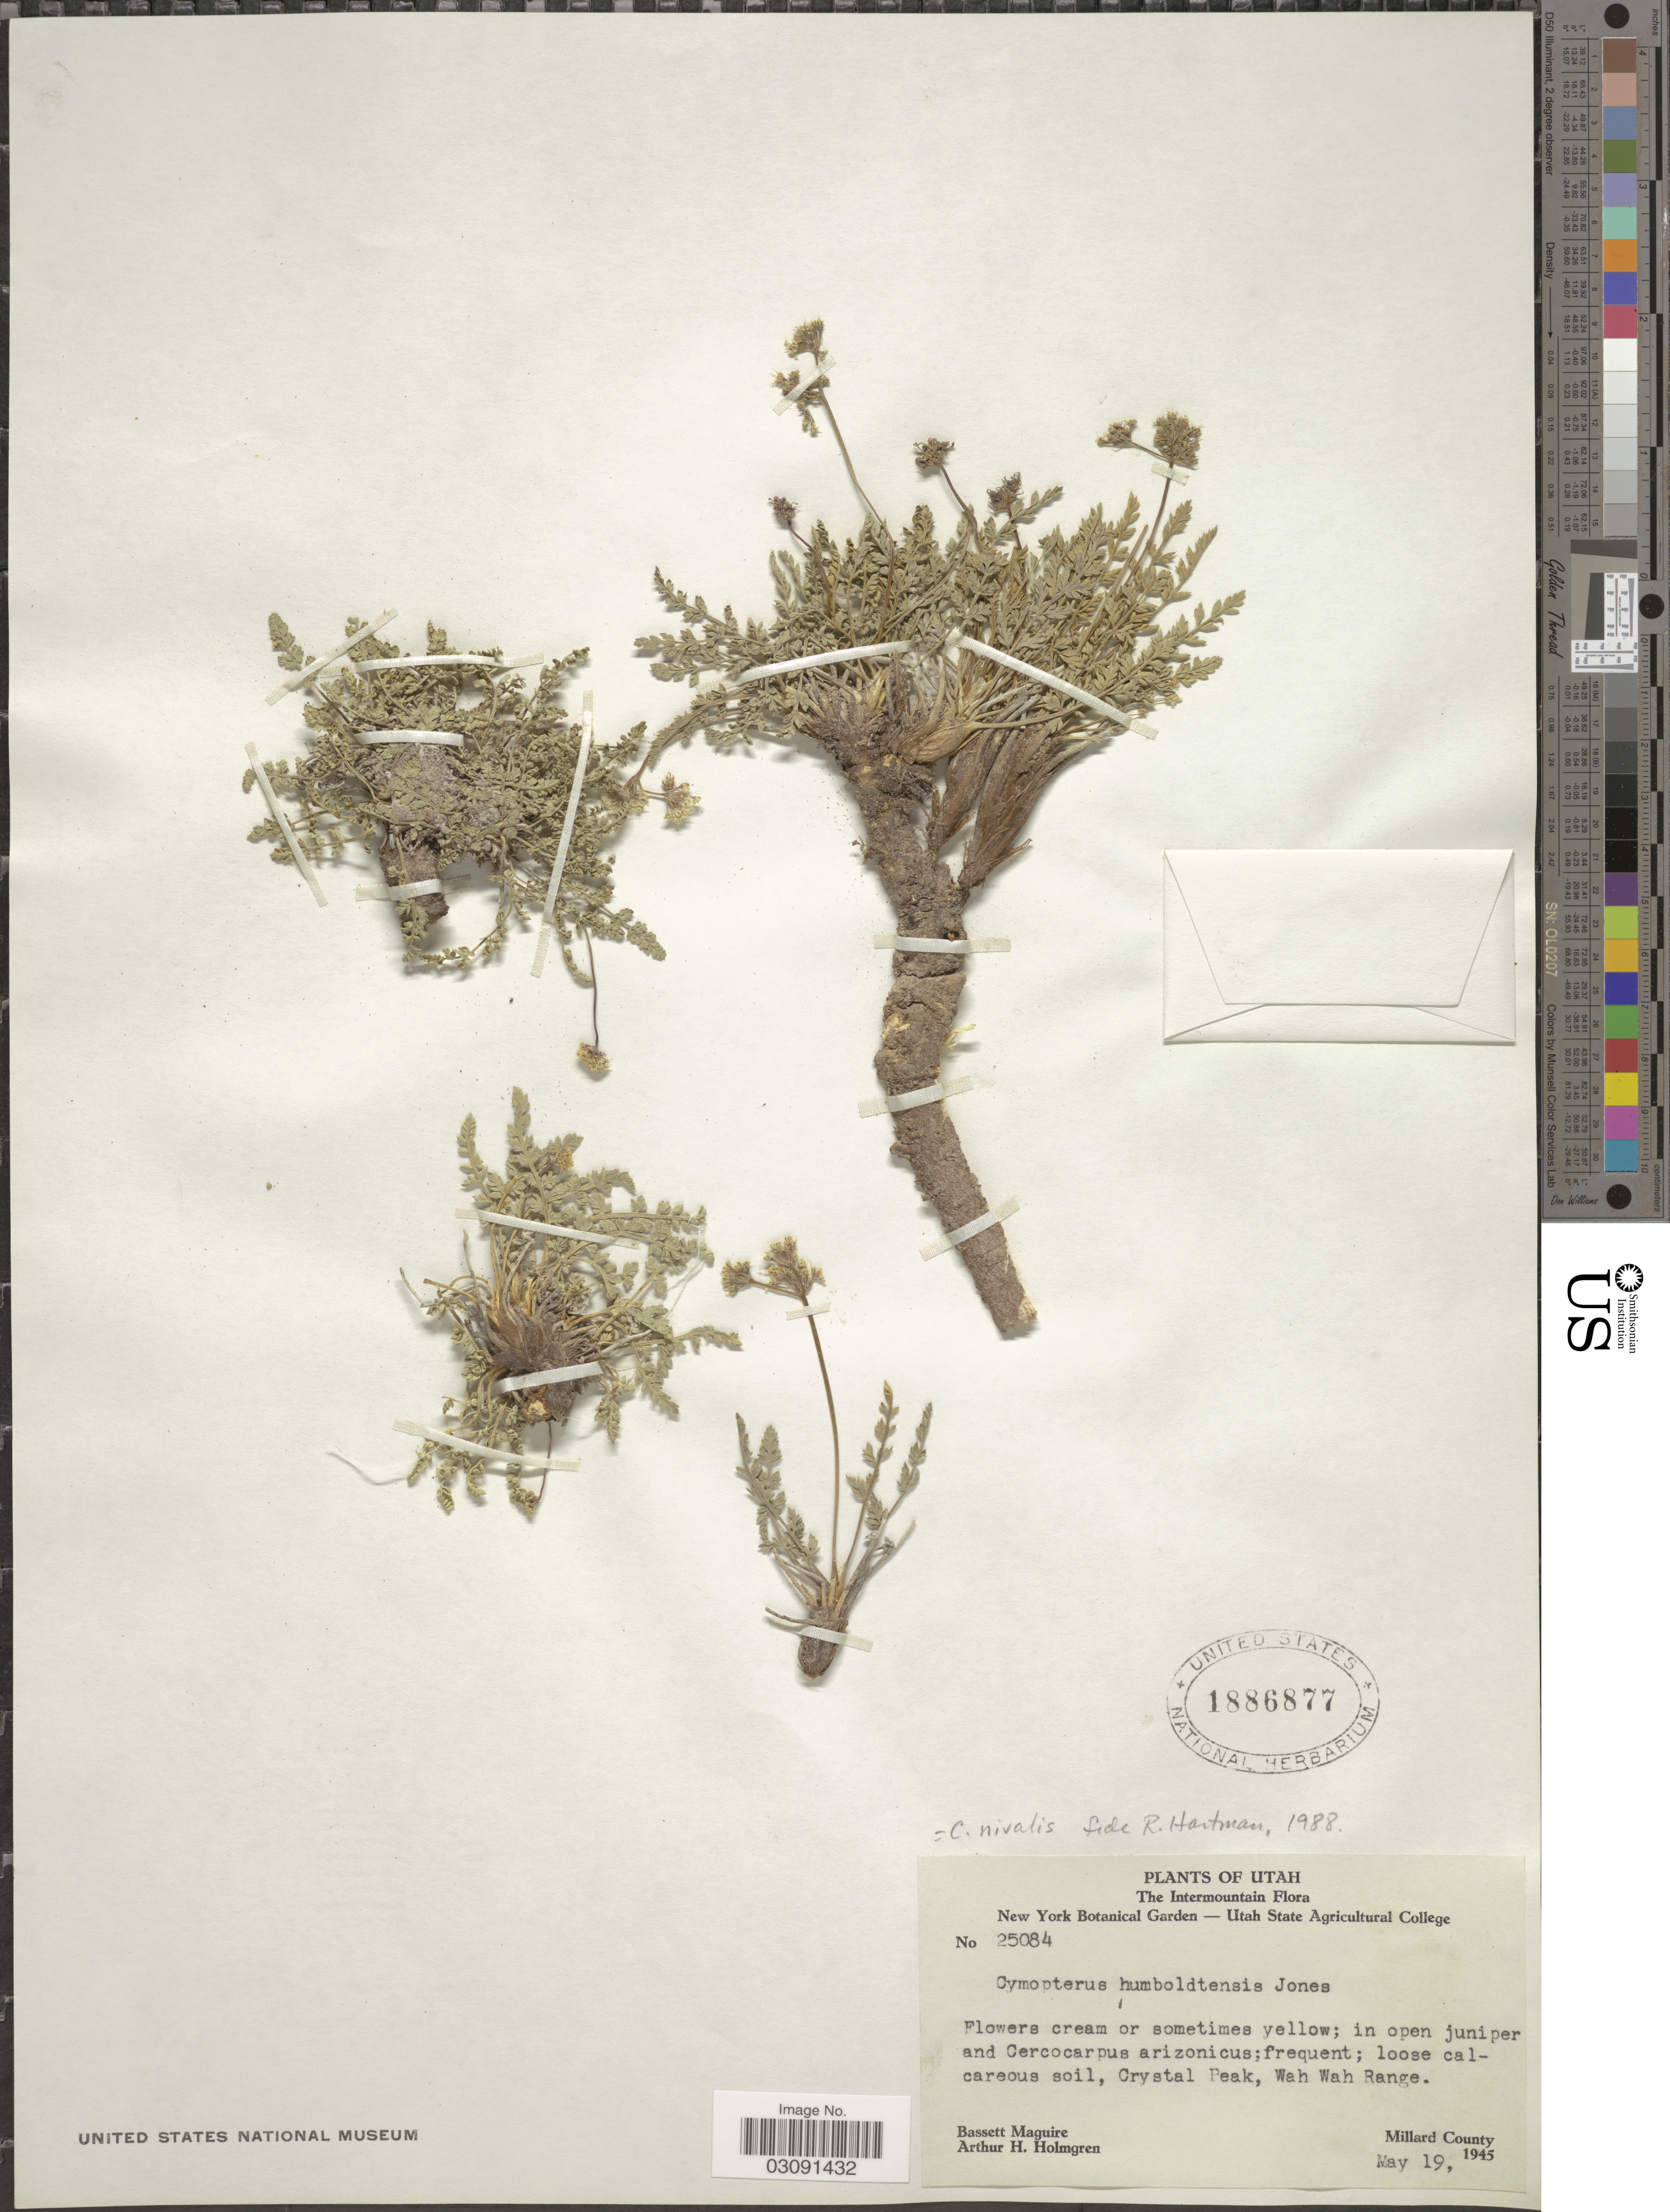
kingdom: Plantae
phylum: Tracheophyta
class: Magnoliopsida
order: Apiales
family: Apiaceae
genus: Cymopterus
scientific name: Cymopterus nivalis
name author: S. Watson in C. King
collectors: B. Maguire & A. H. Holmgren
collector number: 25084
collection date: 1945-05-19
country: United States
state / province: Utah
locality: The Intermountain. Loose calcareous soil, Crystal Peak, Wah Wah Range. Millard County.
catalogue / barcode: US 1886877